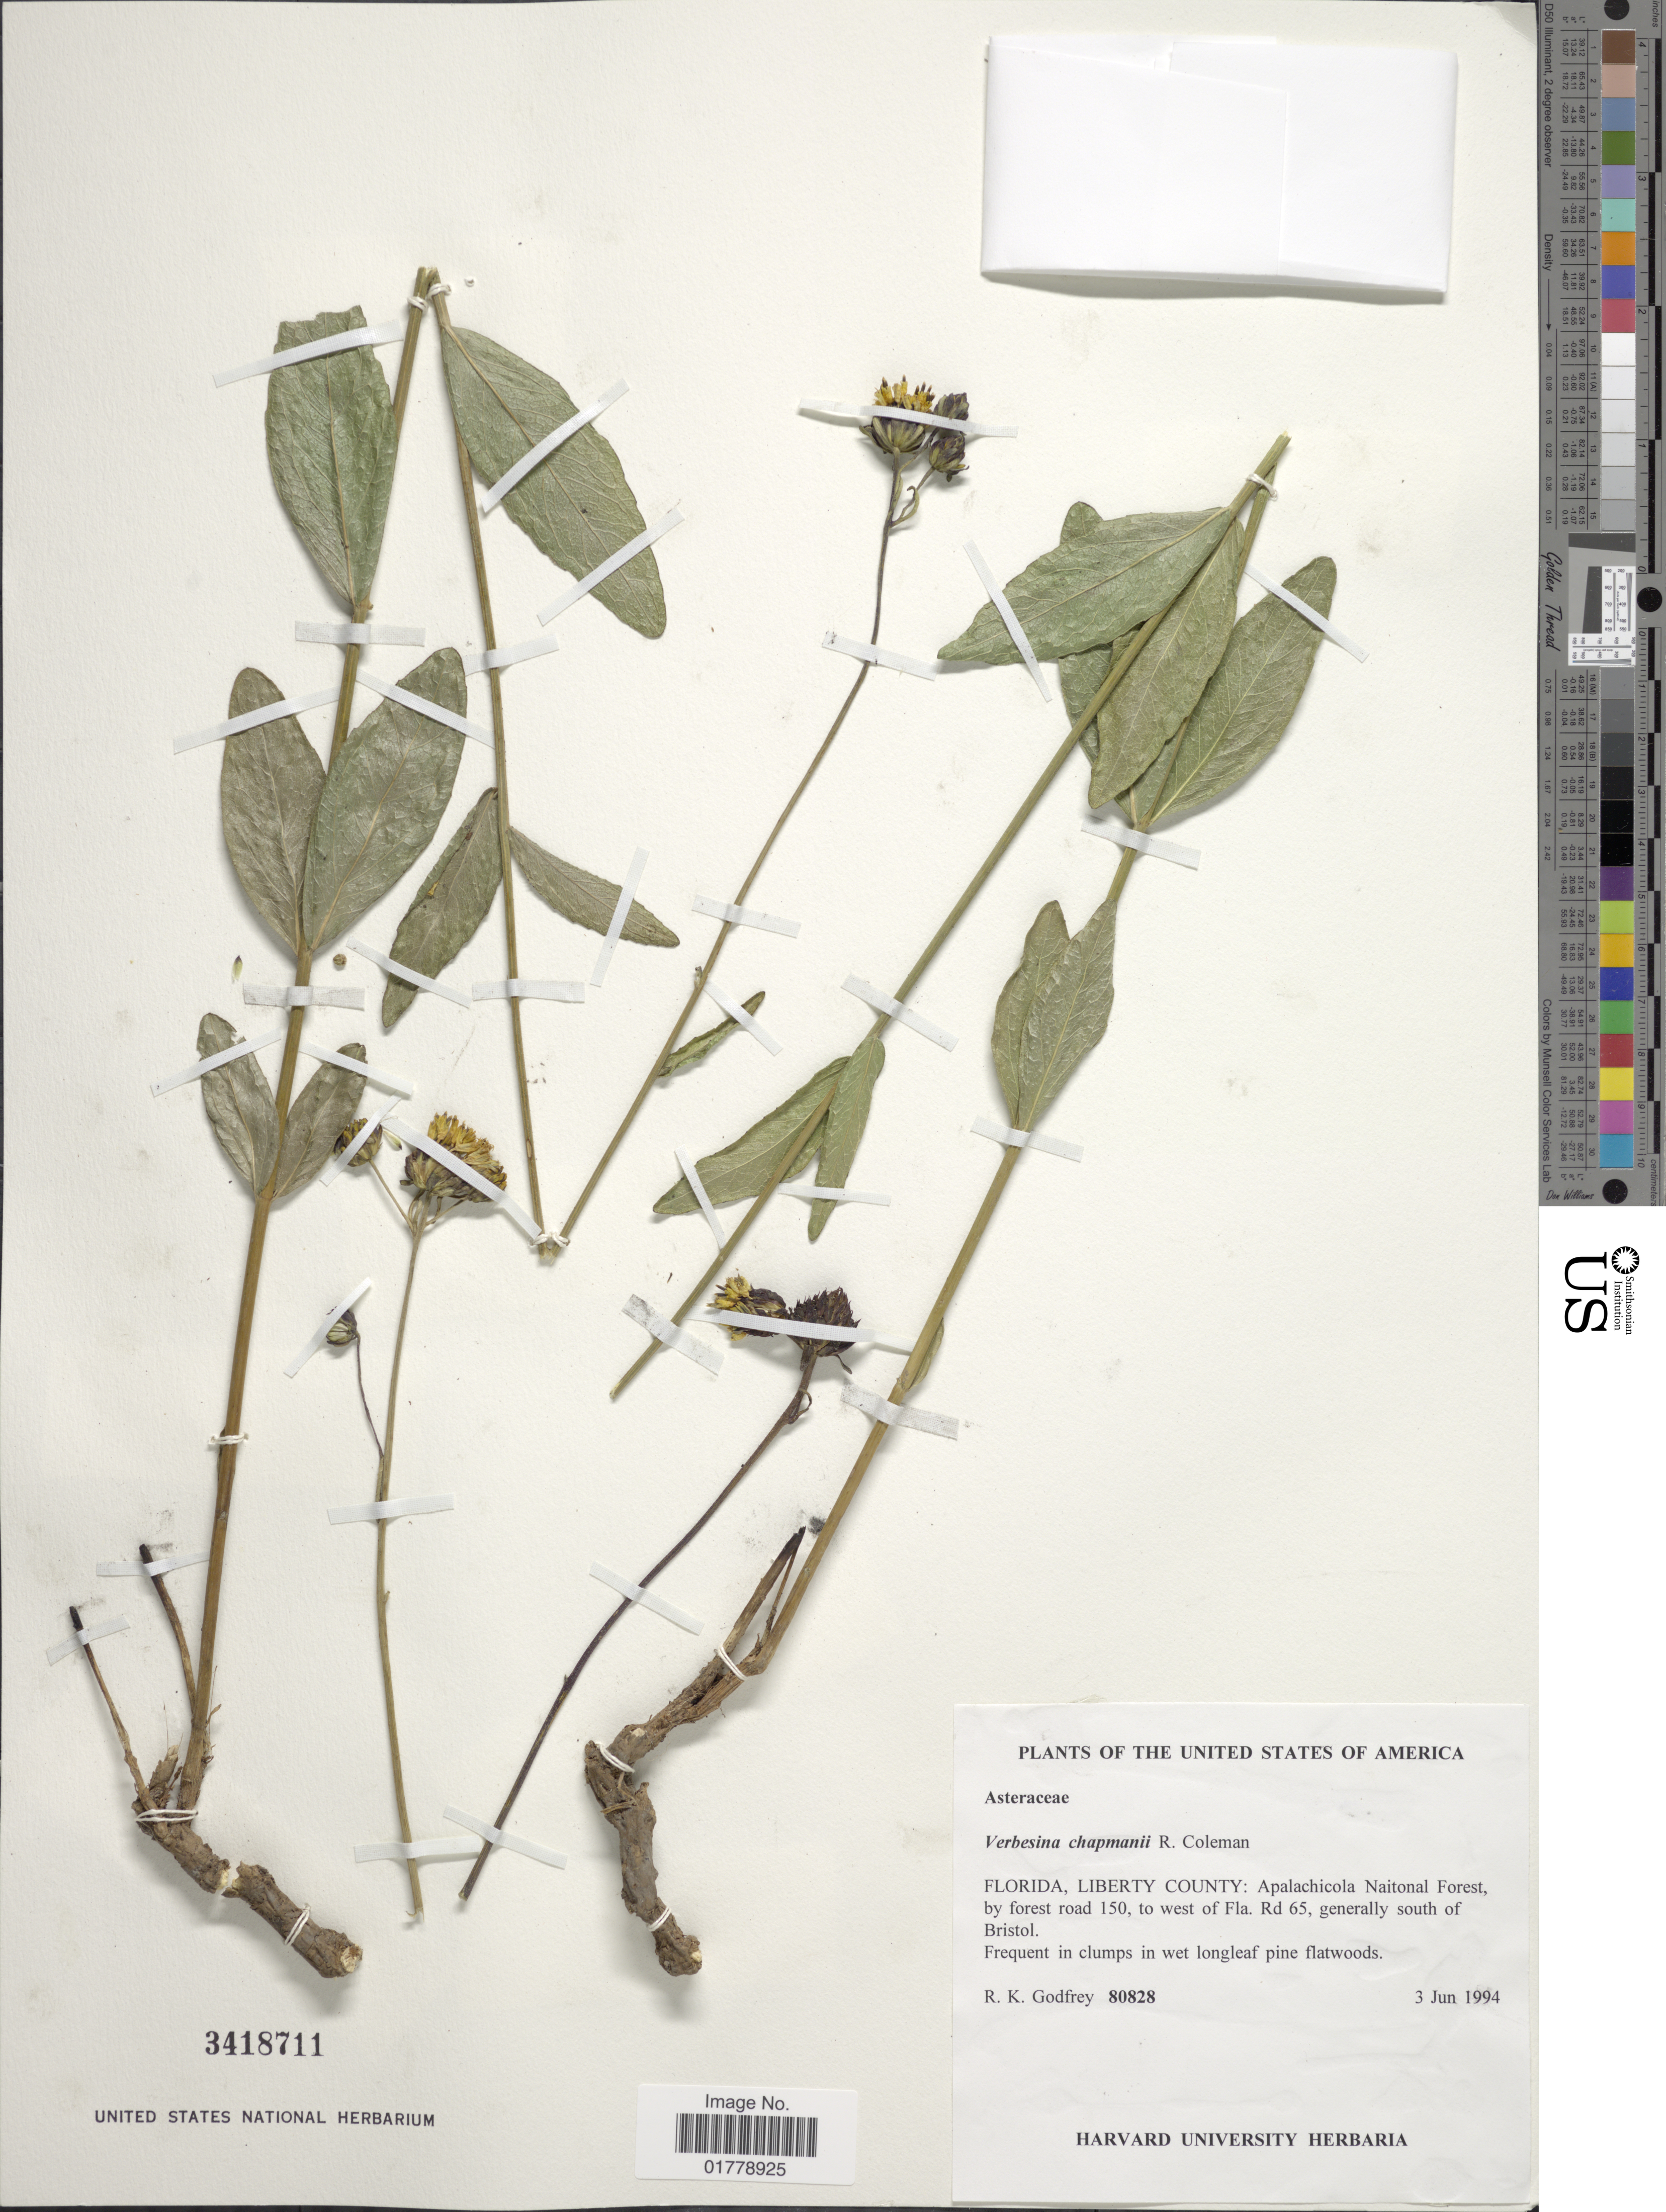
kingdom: Plantae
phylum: Tracheophyta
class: Magnoliopsida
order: Asterales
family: Asteraceae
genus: Verbesina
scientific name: Verbesina chapmanii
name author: J.R. Coleman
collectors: R. K. Godfrey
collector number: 80828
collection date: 1994-06-03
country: United States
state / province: Florida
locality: Florida, Liberty County: Apalachicola National Forest, by forest road 150, to west of Fla. Rd 65, generally south of Bristol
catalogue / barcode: US 3418711